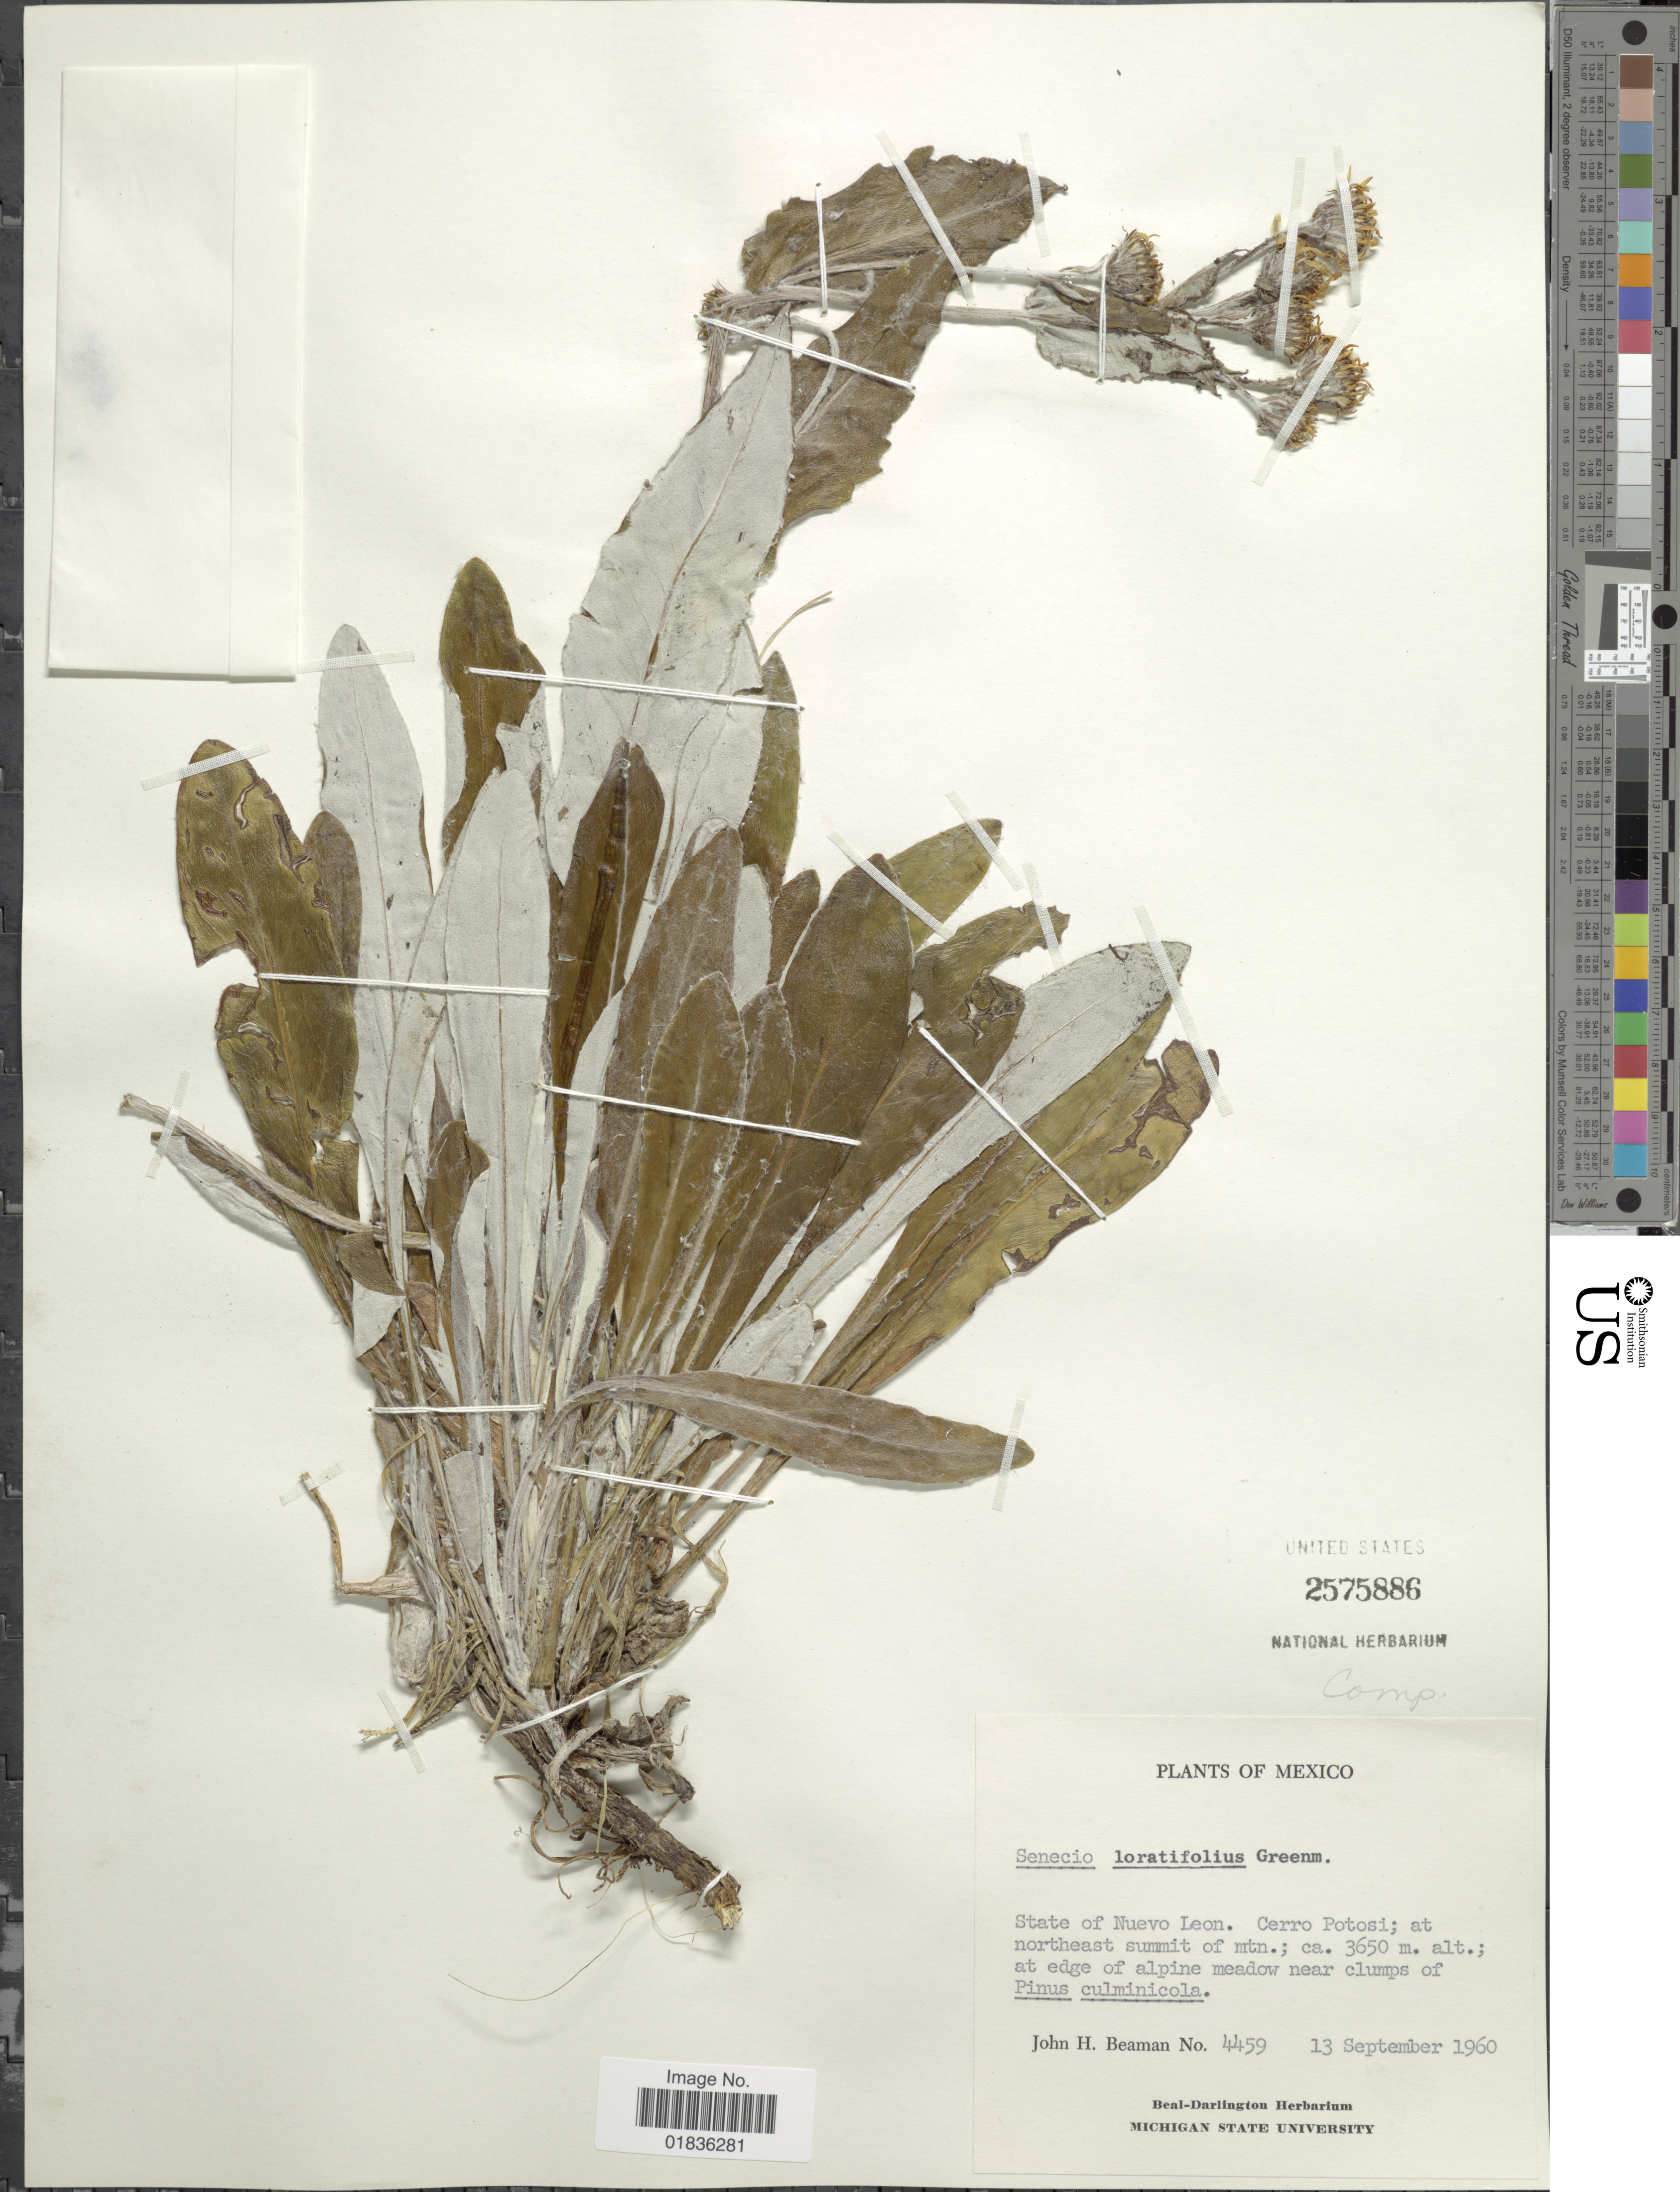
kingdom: Plantae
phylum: Tracheophyta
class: Magnoliopsida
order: Asterales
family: Asteraceae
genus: Senecio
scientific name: Senecio loratifolius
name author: Greenm.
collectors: J. H. Beaman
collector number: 4459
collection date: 1960-09-13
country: Mexico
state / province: Nuevo León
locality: Cerro Potosi; at northeast summit of mtn.; at edge of alpine meadow near clumps.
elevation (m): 3650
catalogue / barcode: US 2575886